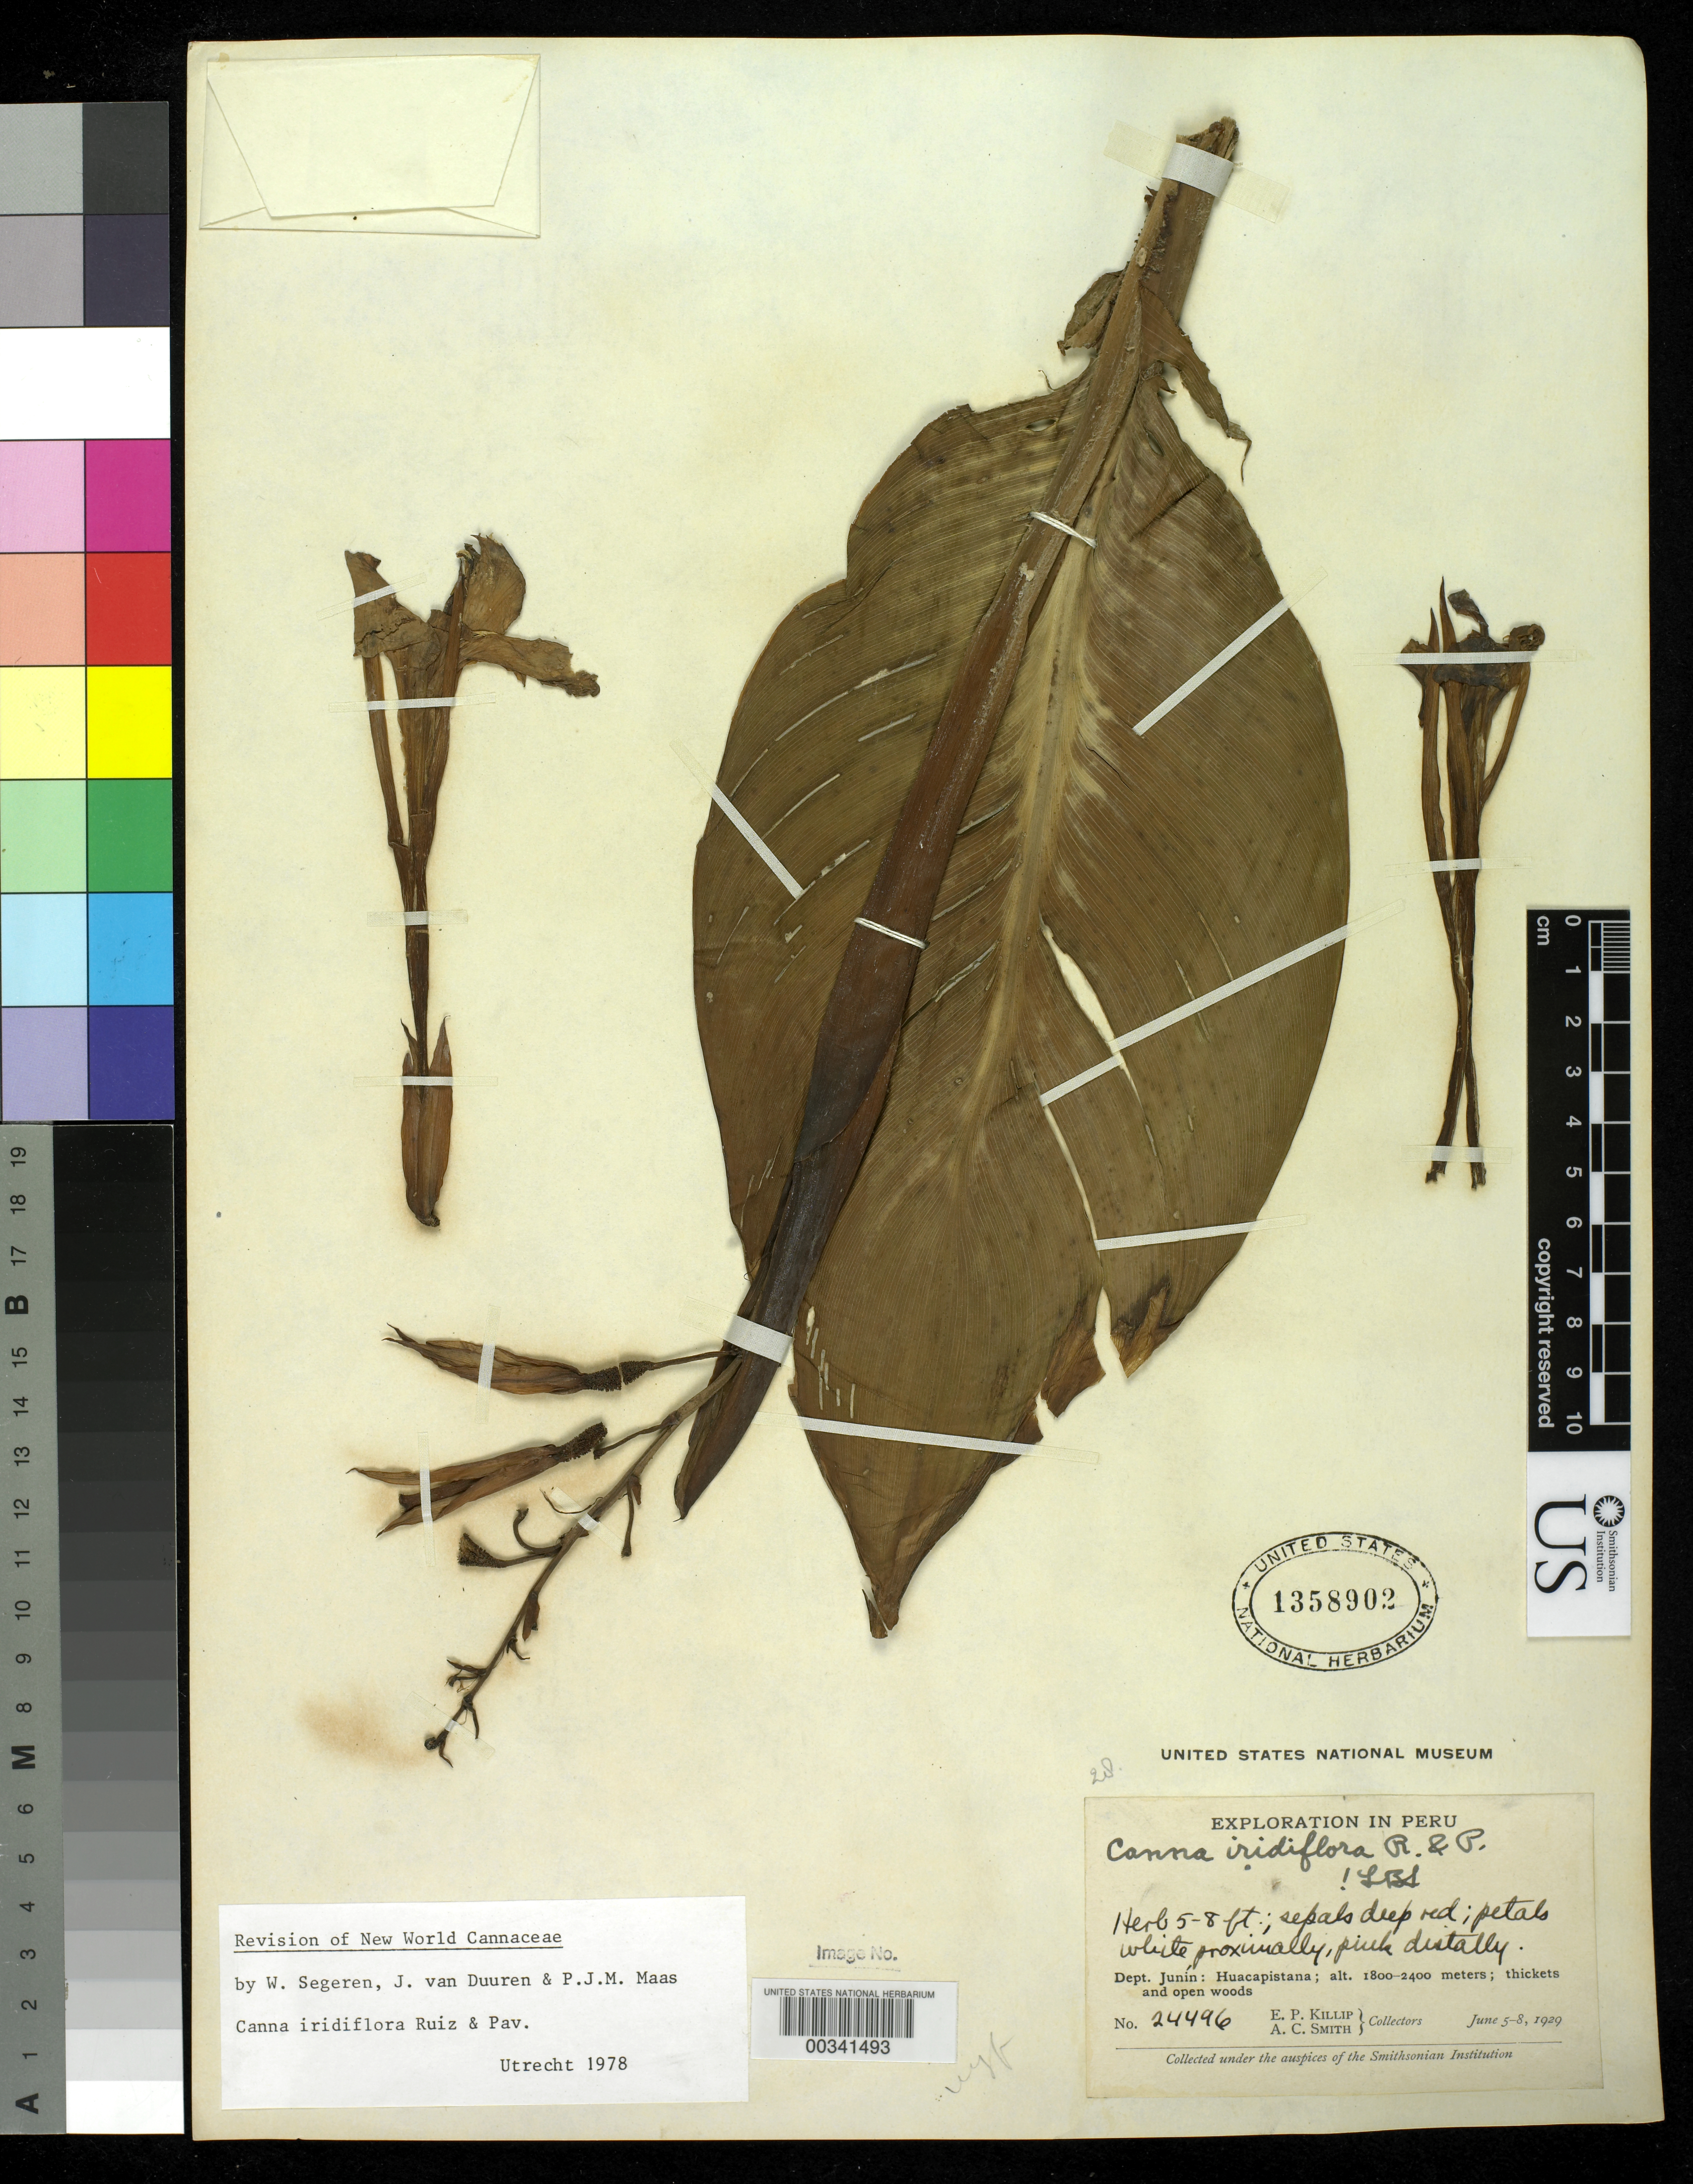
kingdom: Plantae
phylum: Tracheophyta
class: Liliopsida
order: Zingiberales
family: Cannaceae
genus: Canna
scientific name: Canna iridiflora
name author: Ruiz & Pav.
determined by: Segeren, W.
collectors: E. P. Killip & A. C. Smith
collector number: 24496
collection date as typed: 05 Jun 1929 to 08 Jun 1929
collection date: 1929-06-05/1929-06-08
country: Peru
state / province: Junín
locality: Huacapistana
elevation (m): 1800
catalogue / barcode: US 1358902